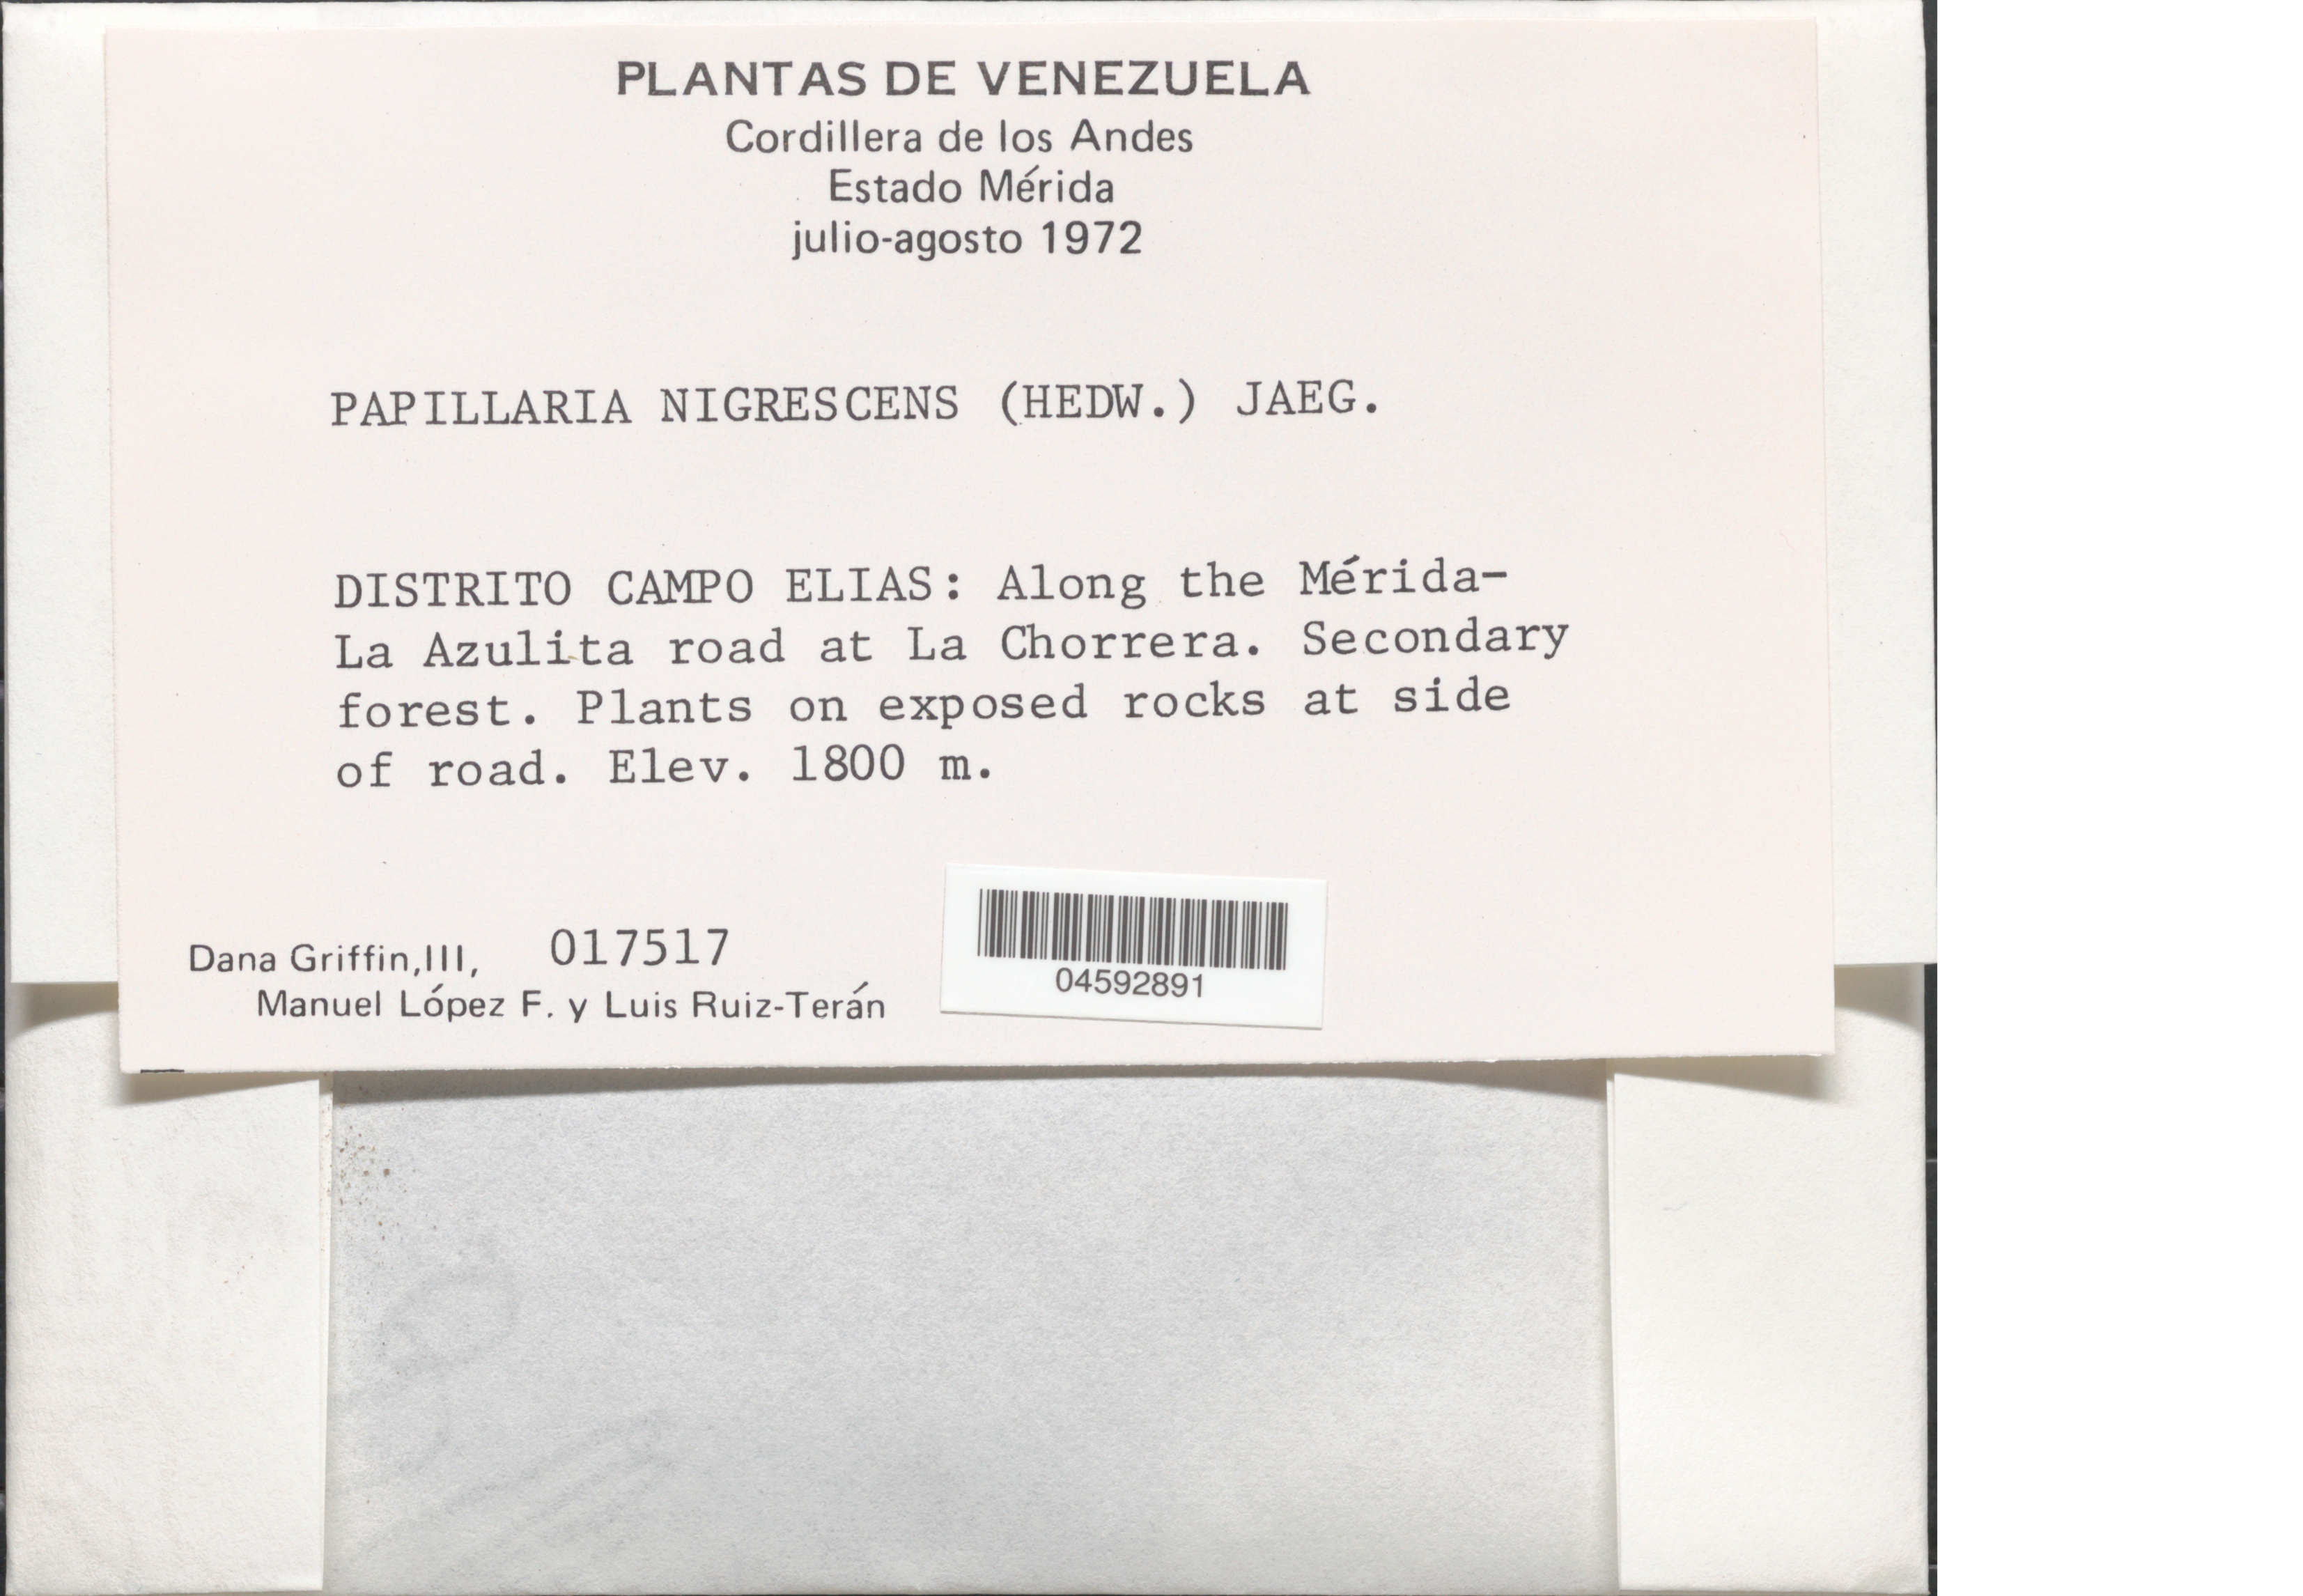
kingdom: Plantae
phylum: Bryophyta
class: Bryopsida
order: Hypnales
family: Meteoriaceae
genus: Papillaria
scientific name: Papillaria nigrescens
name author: (Hedw.) A. Jaeger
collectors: D. G. Griffin, M. López Figueiras & L. Teran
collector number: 017517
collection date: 1972-07/1972-08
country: Venezuela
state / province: Merida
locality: Cordillera de los Andes. Distrito Campo Elias: Along the Mérida-La Azulita road to La Chorrera.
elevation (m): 1800